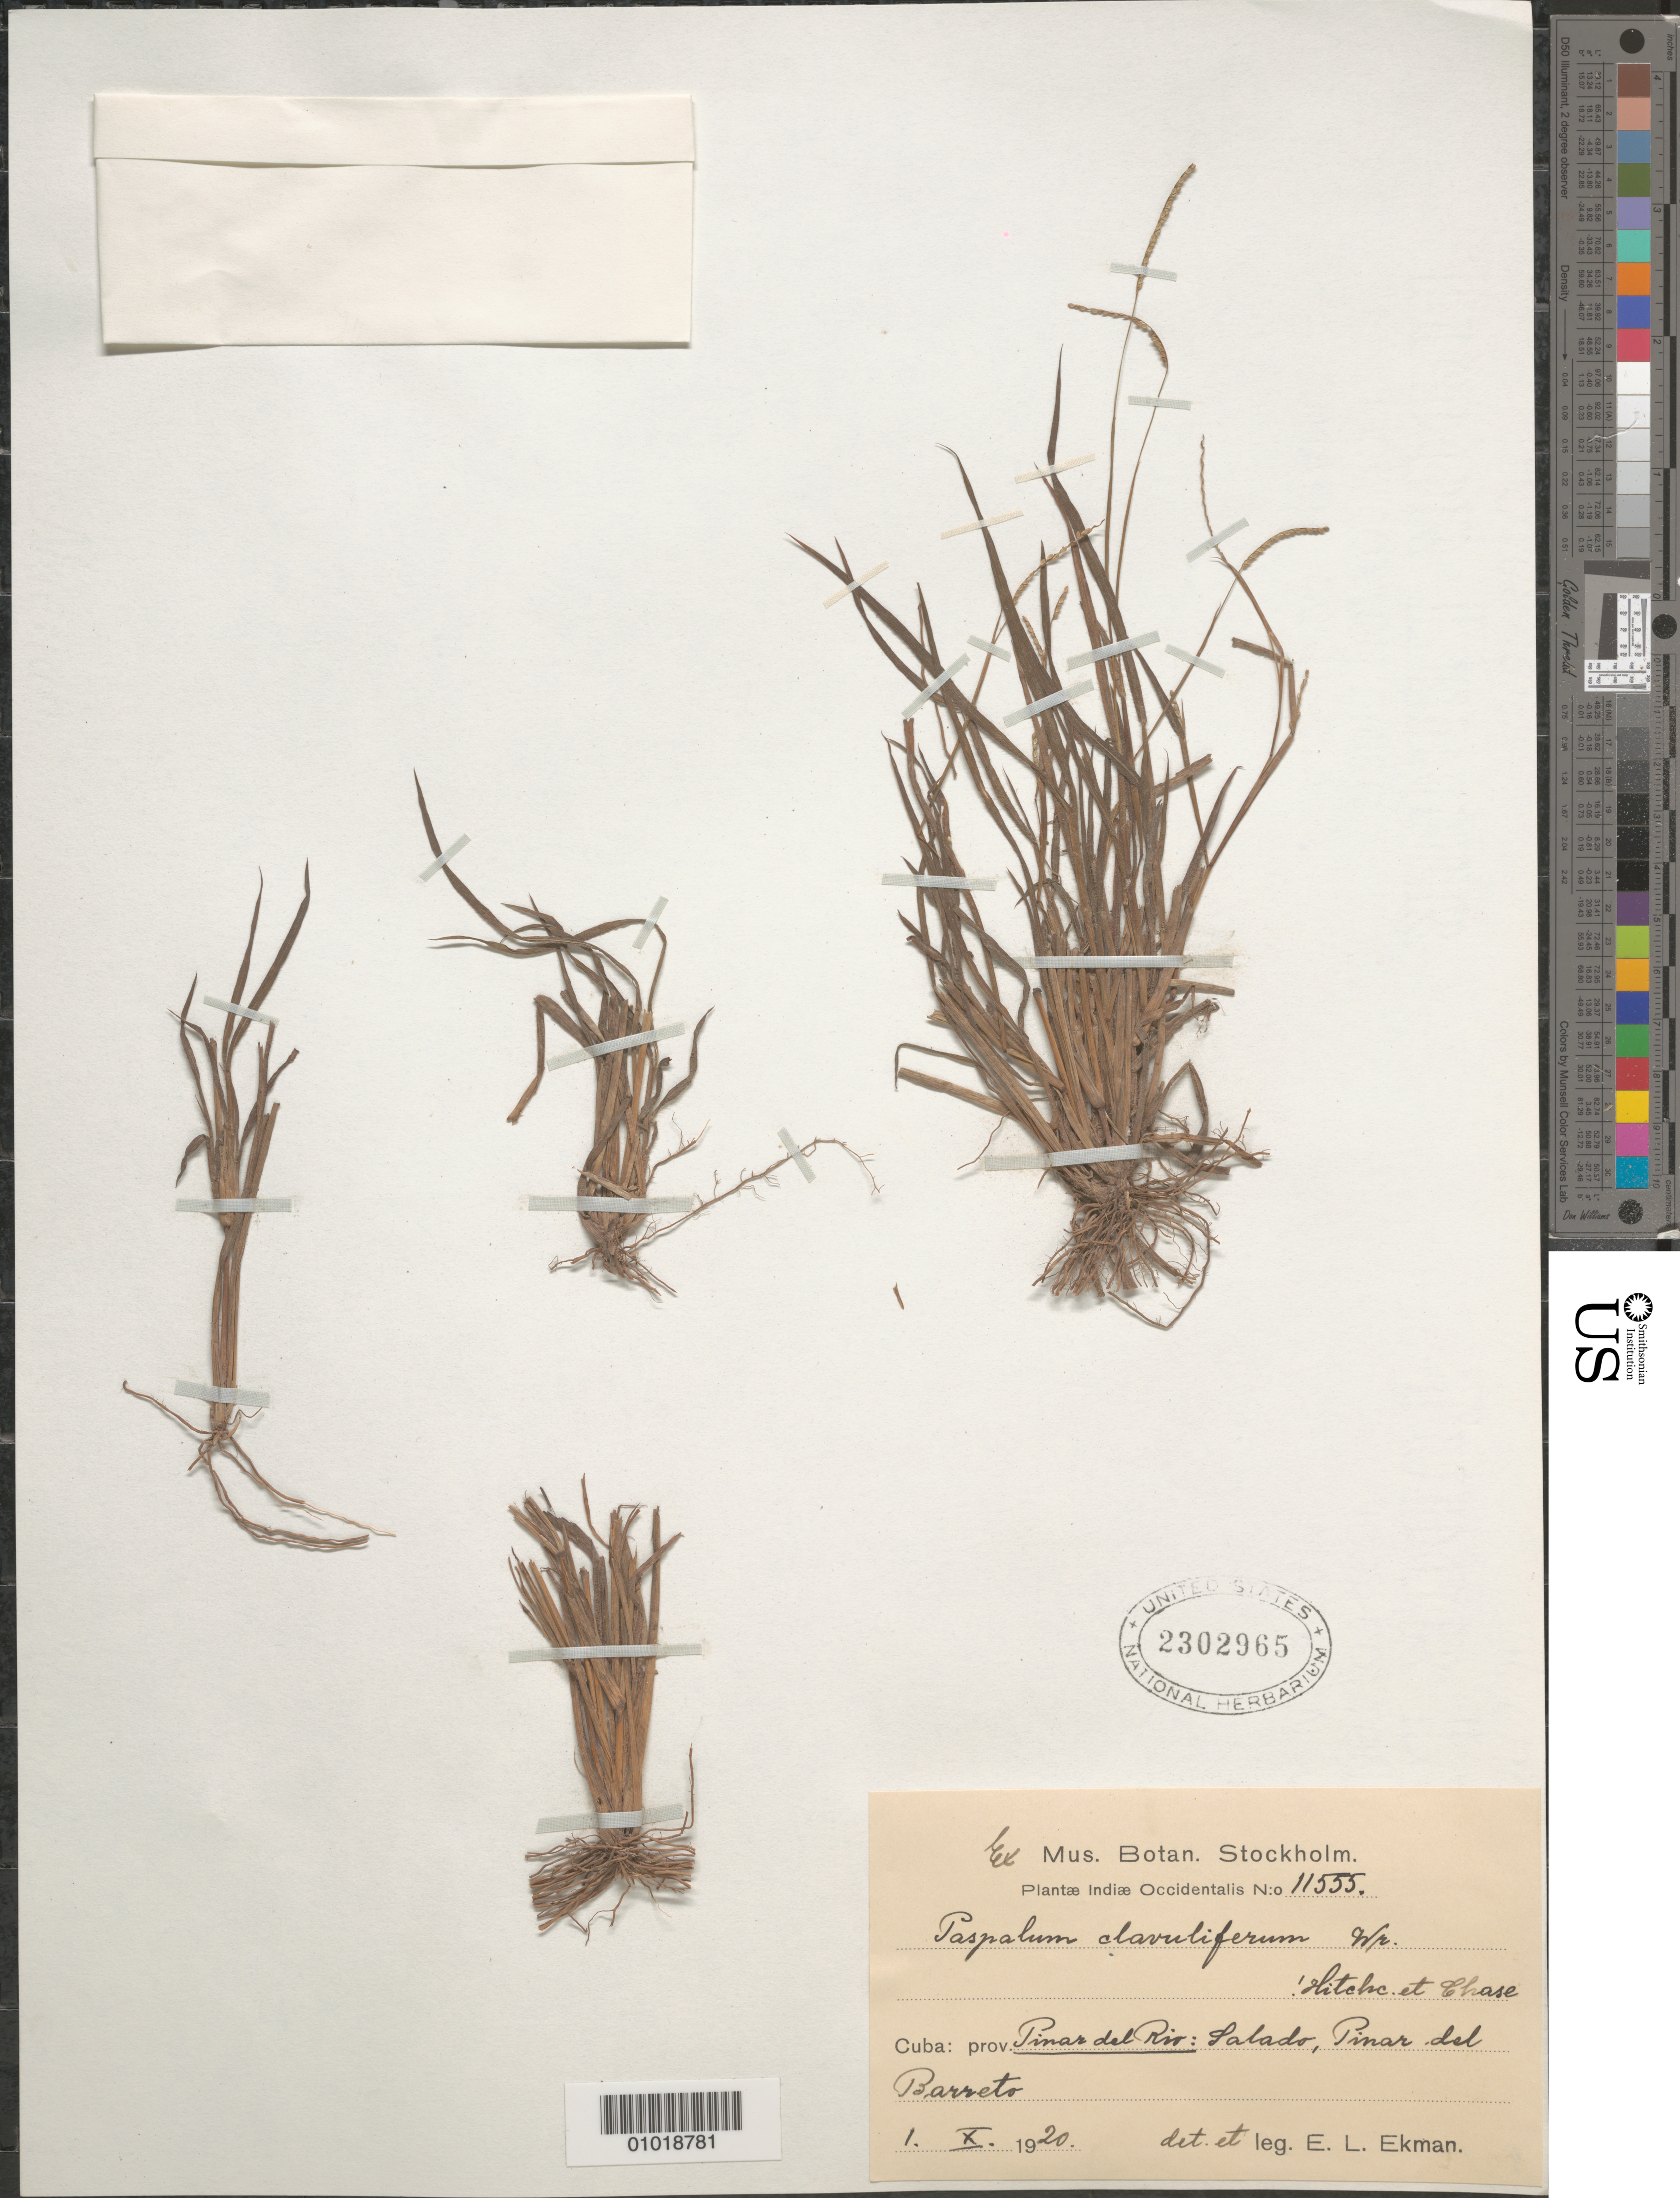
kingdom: Plantae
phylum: Tracheophyta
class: Liliopsida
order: Poales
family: Poaceae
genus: Paspalum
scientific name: Paspalum clavuliferum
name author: C. Wright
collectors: E. L. Ekman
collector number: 11555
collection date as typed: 10 Oct 1920 or 10 Jan 1920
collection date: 1920-01-10 or 1920-10-10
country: Cuba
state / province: Pinar del Rio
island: Cuba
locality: Salado, Pinar del Barreto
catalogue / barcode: US 2302965